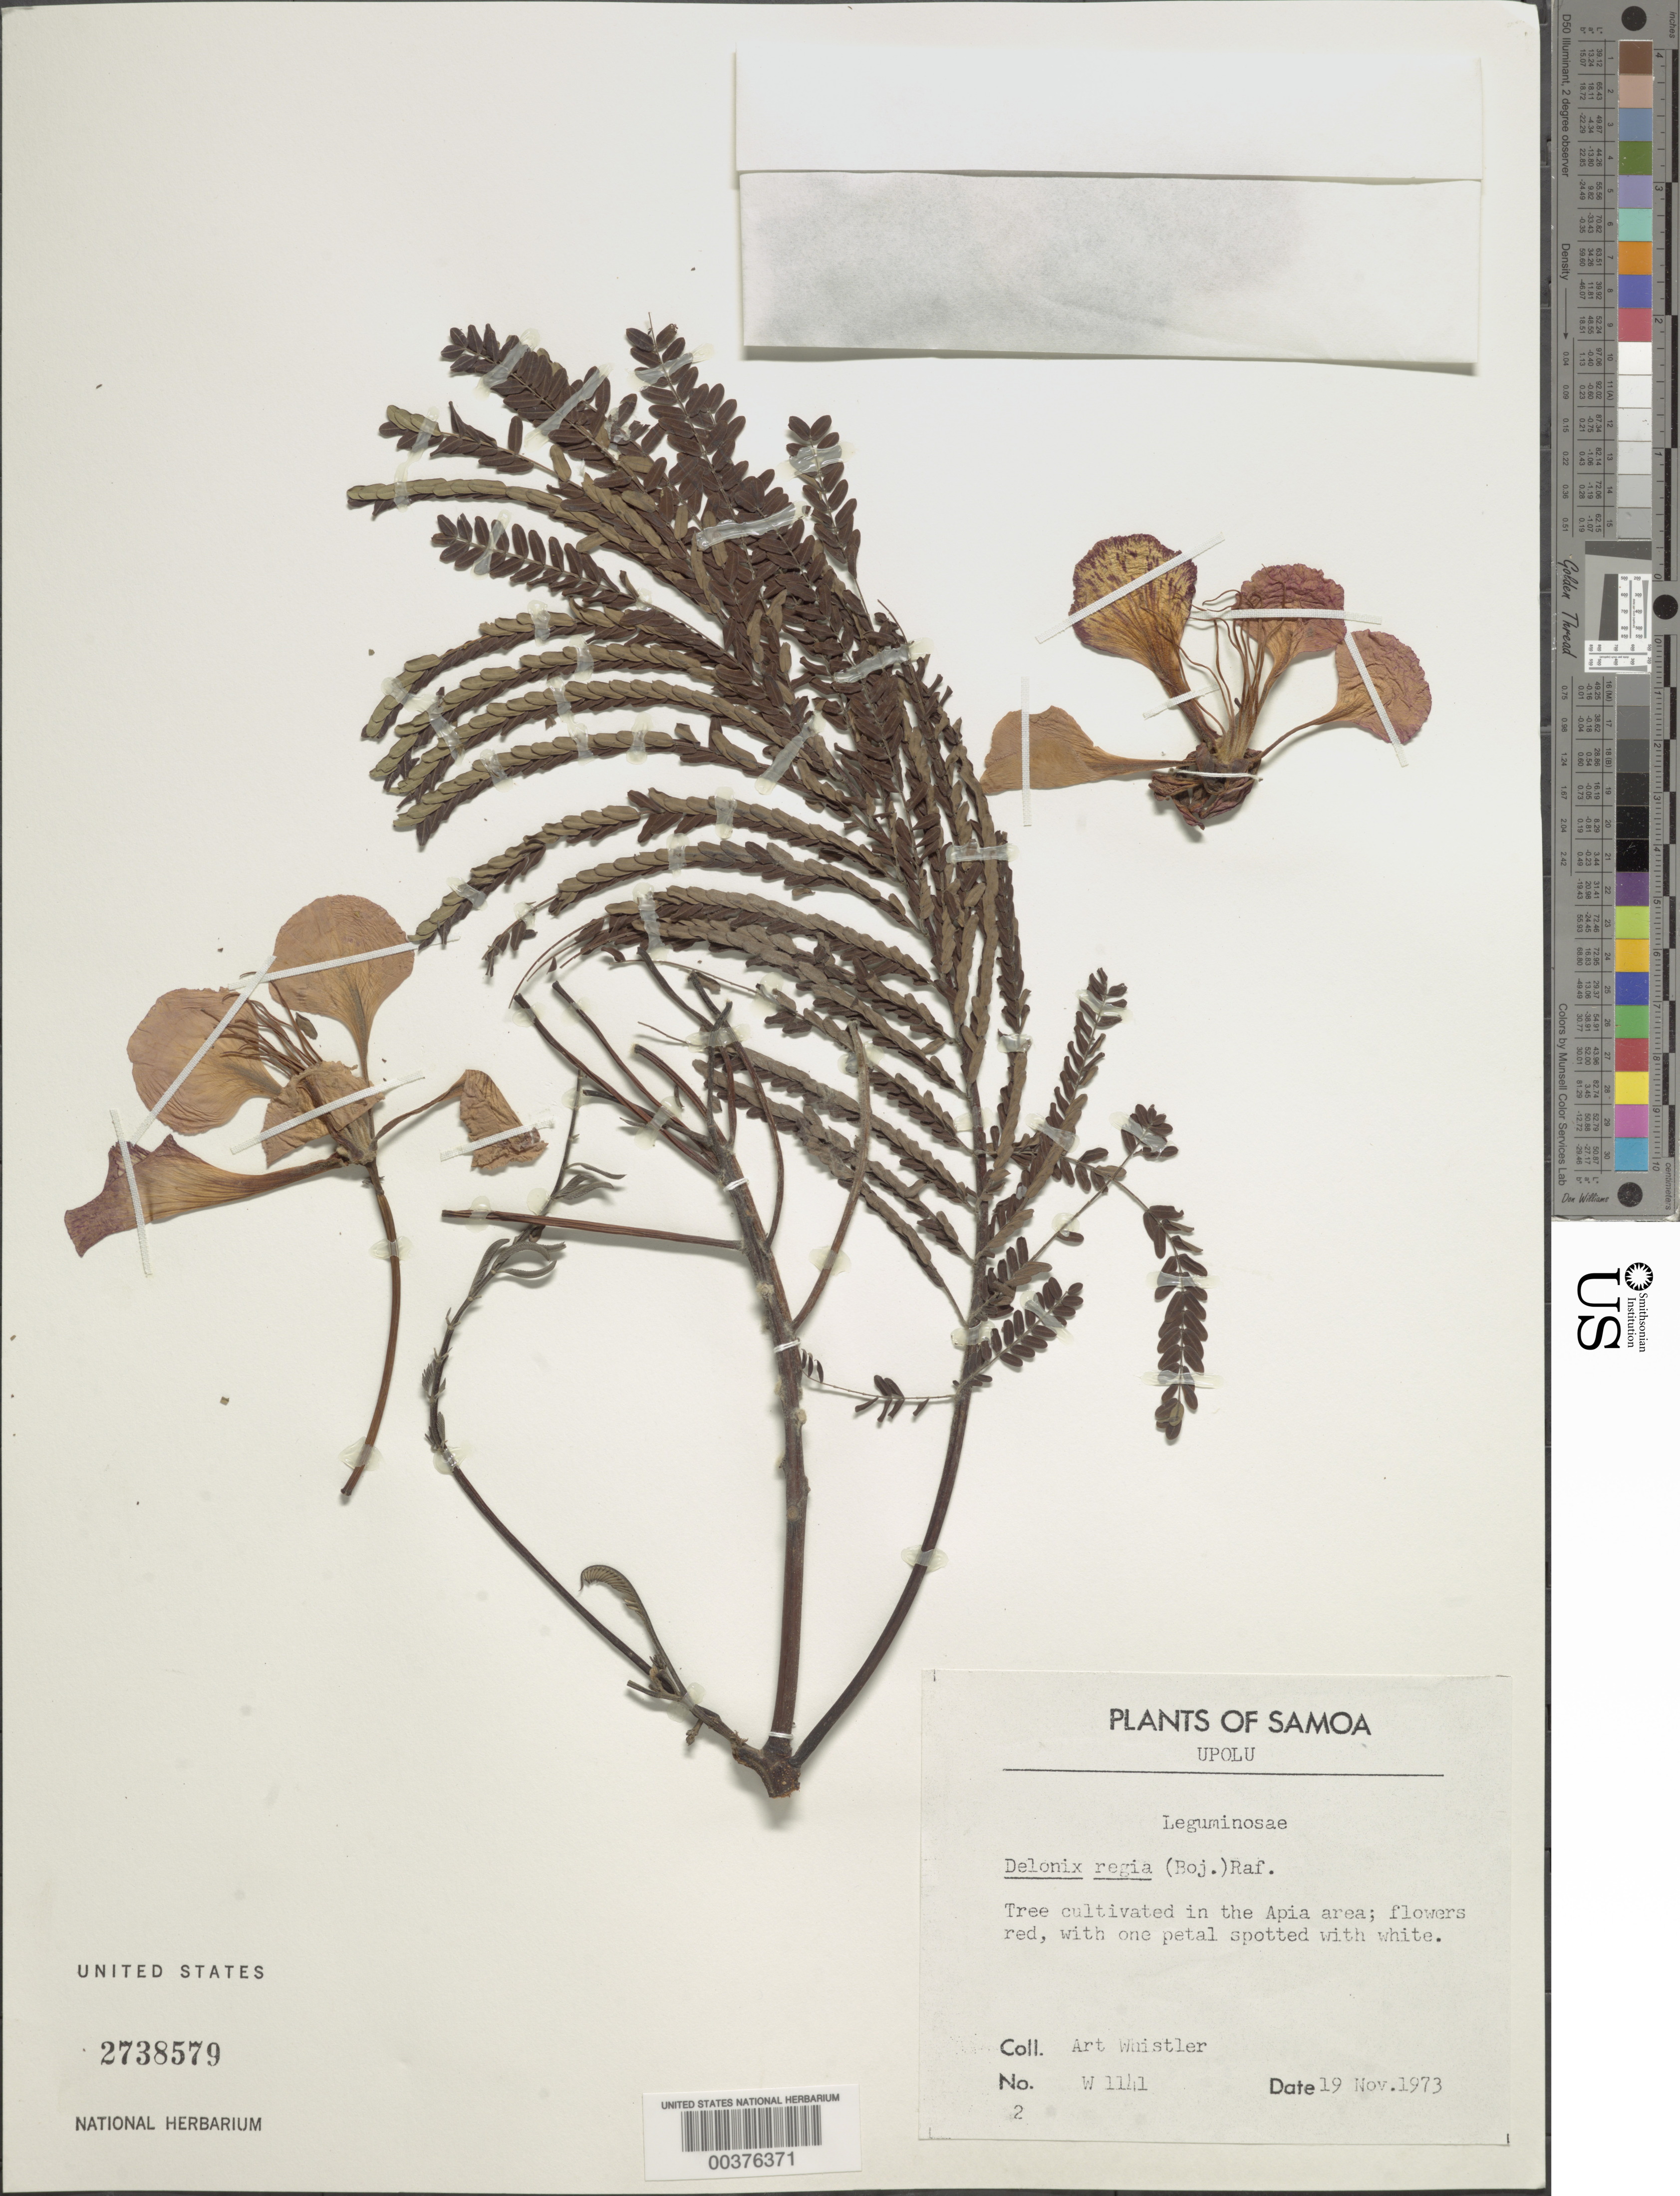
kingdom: Plantae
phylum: Tracheophyta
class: Magnoliopsida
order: Fabales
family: Fabaceae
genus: Delonix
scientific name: Delonix regia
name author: (Bojer ex Hook.) Raf.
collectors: F. R. Fosberg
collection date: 1946-08-19/1946-08-21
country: Micronesia, Federated States of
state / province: Kosrae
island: Lelu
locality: Lela (Lele) Harbor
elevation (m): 1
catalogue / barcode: US 2738579